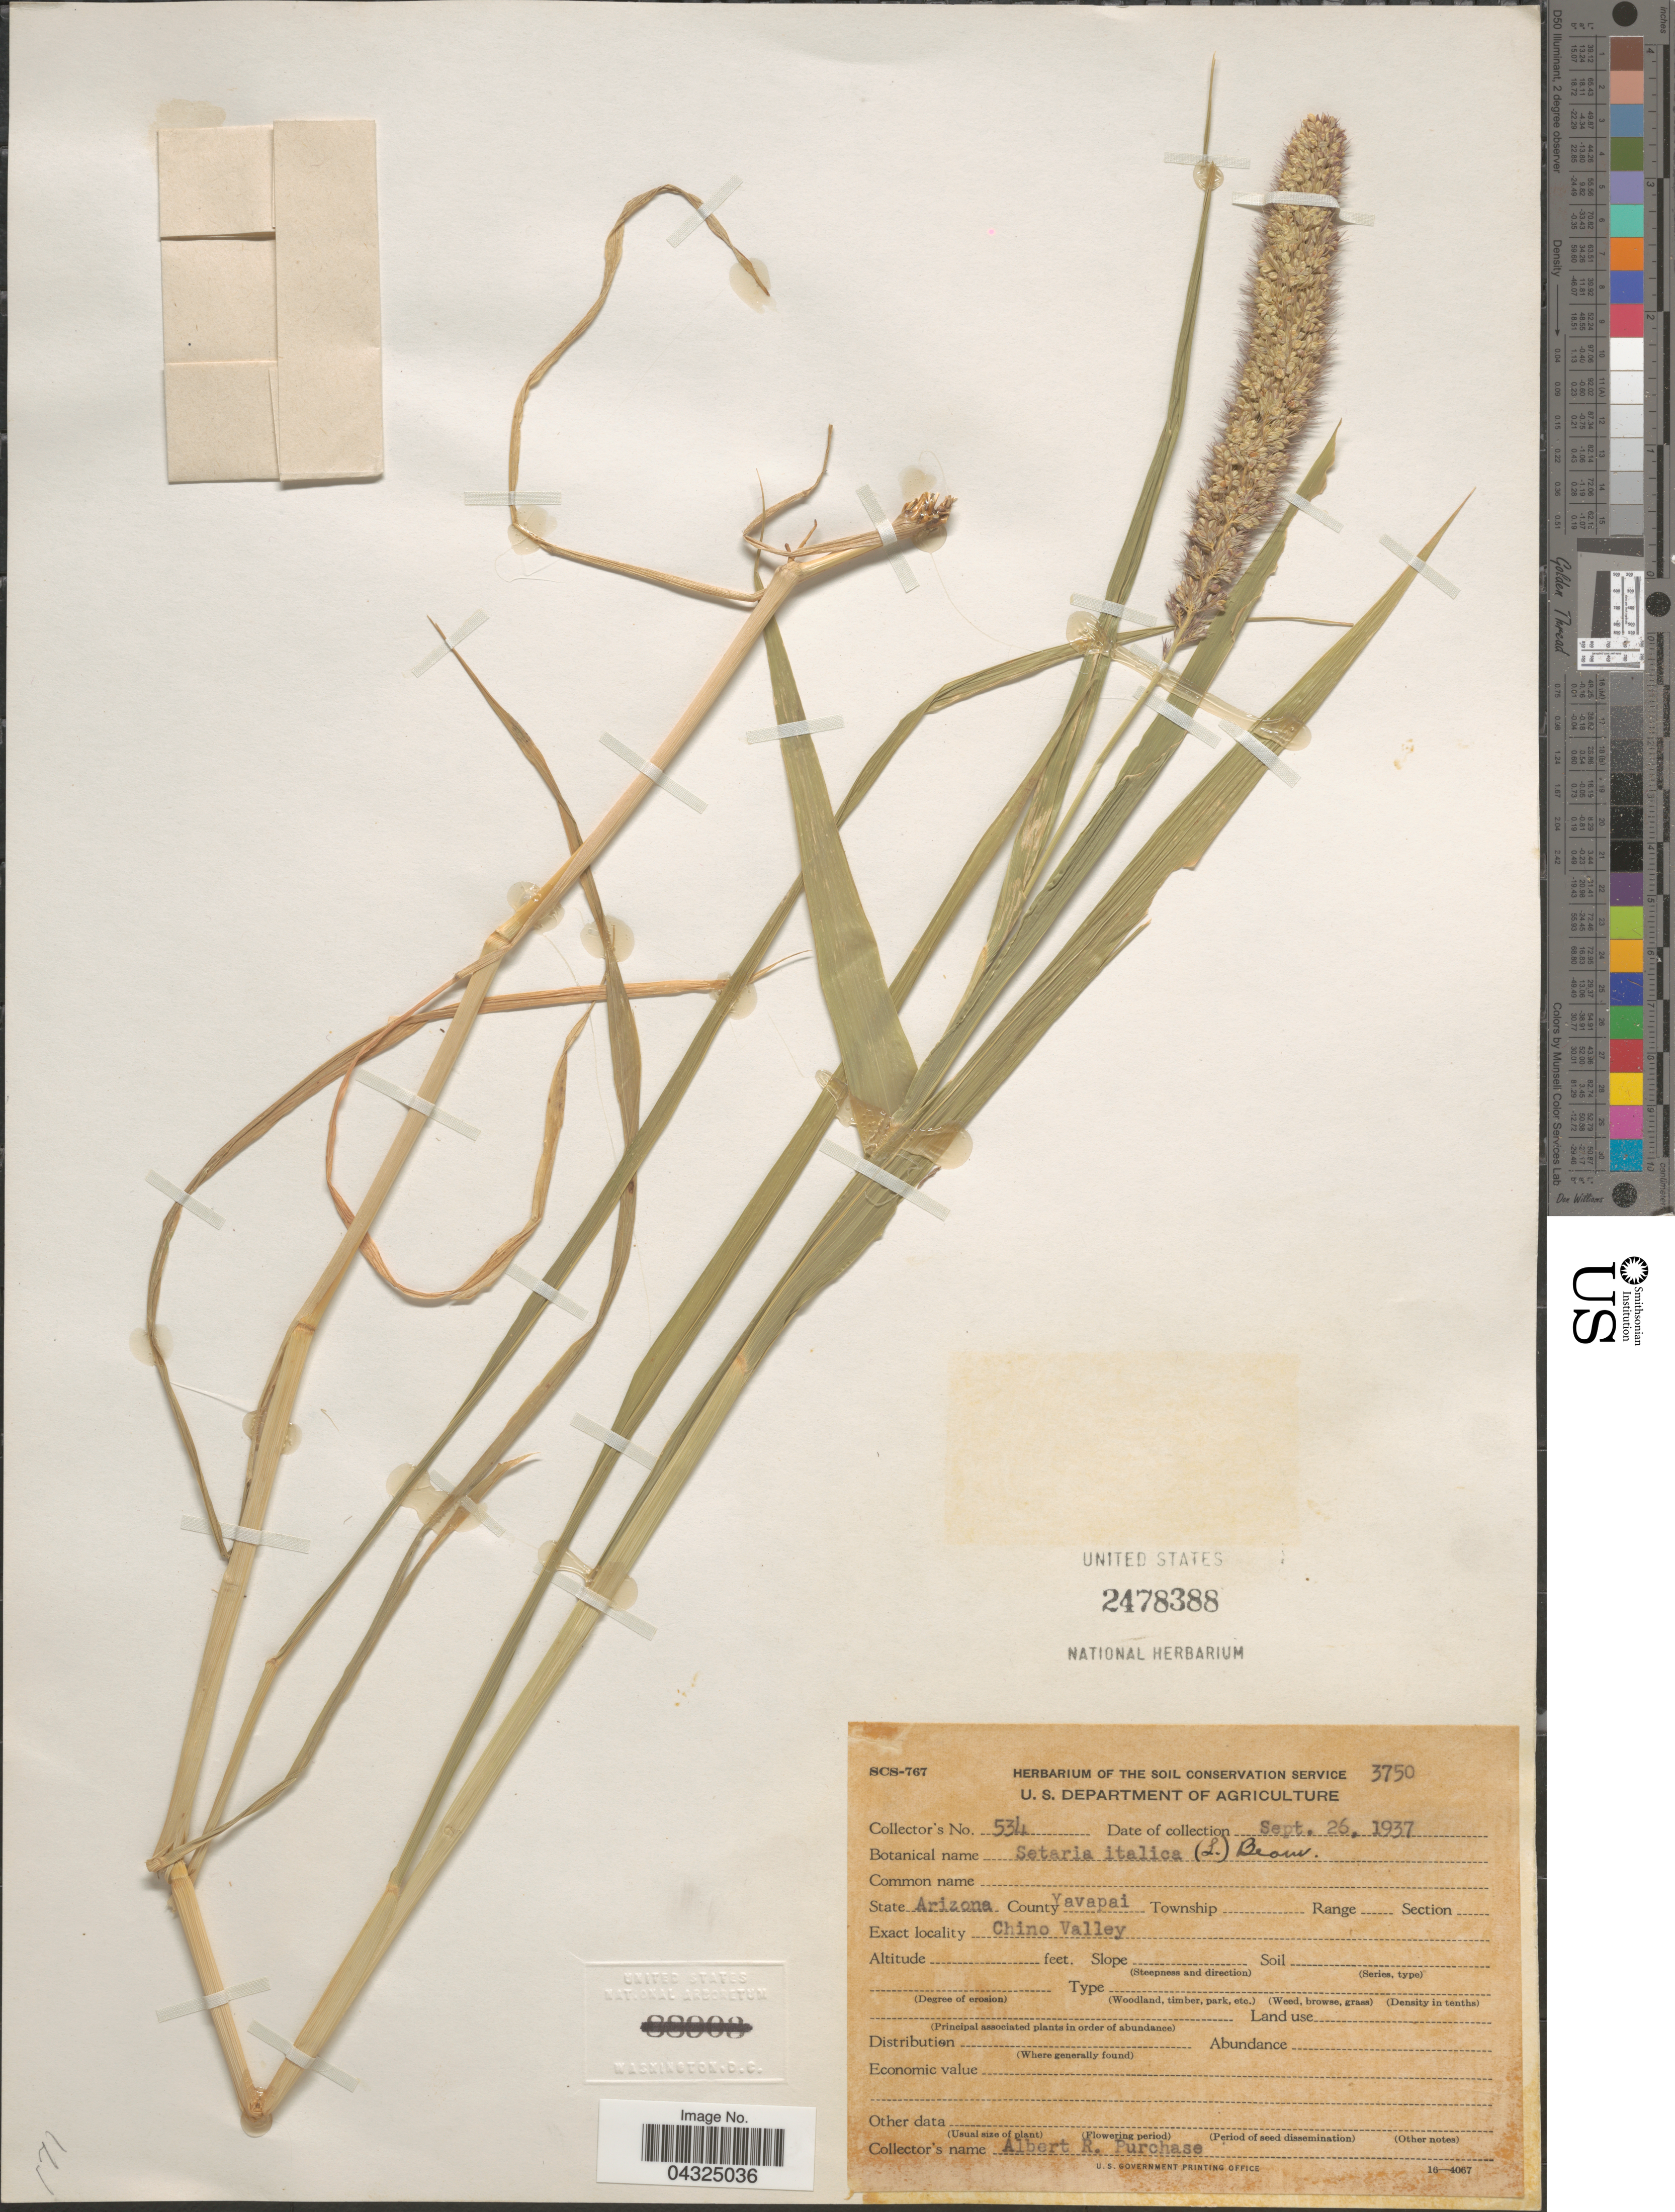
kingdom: Plantae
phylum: Tracheophyta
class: Liliopsida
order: Poales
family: Poaceae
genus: Setaria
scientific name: Setaria italica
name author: (L.) P. Beauv.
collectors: A. Purchase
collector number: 534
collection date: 1937-09-26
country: United States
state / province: Arizona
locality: County Yavapai. Chino Valley.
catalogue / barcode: US 2478388